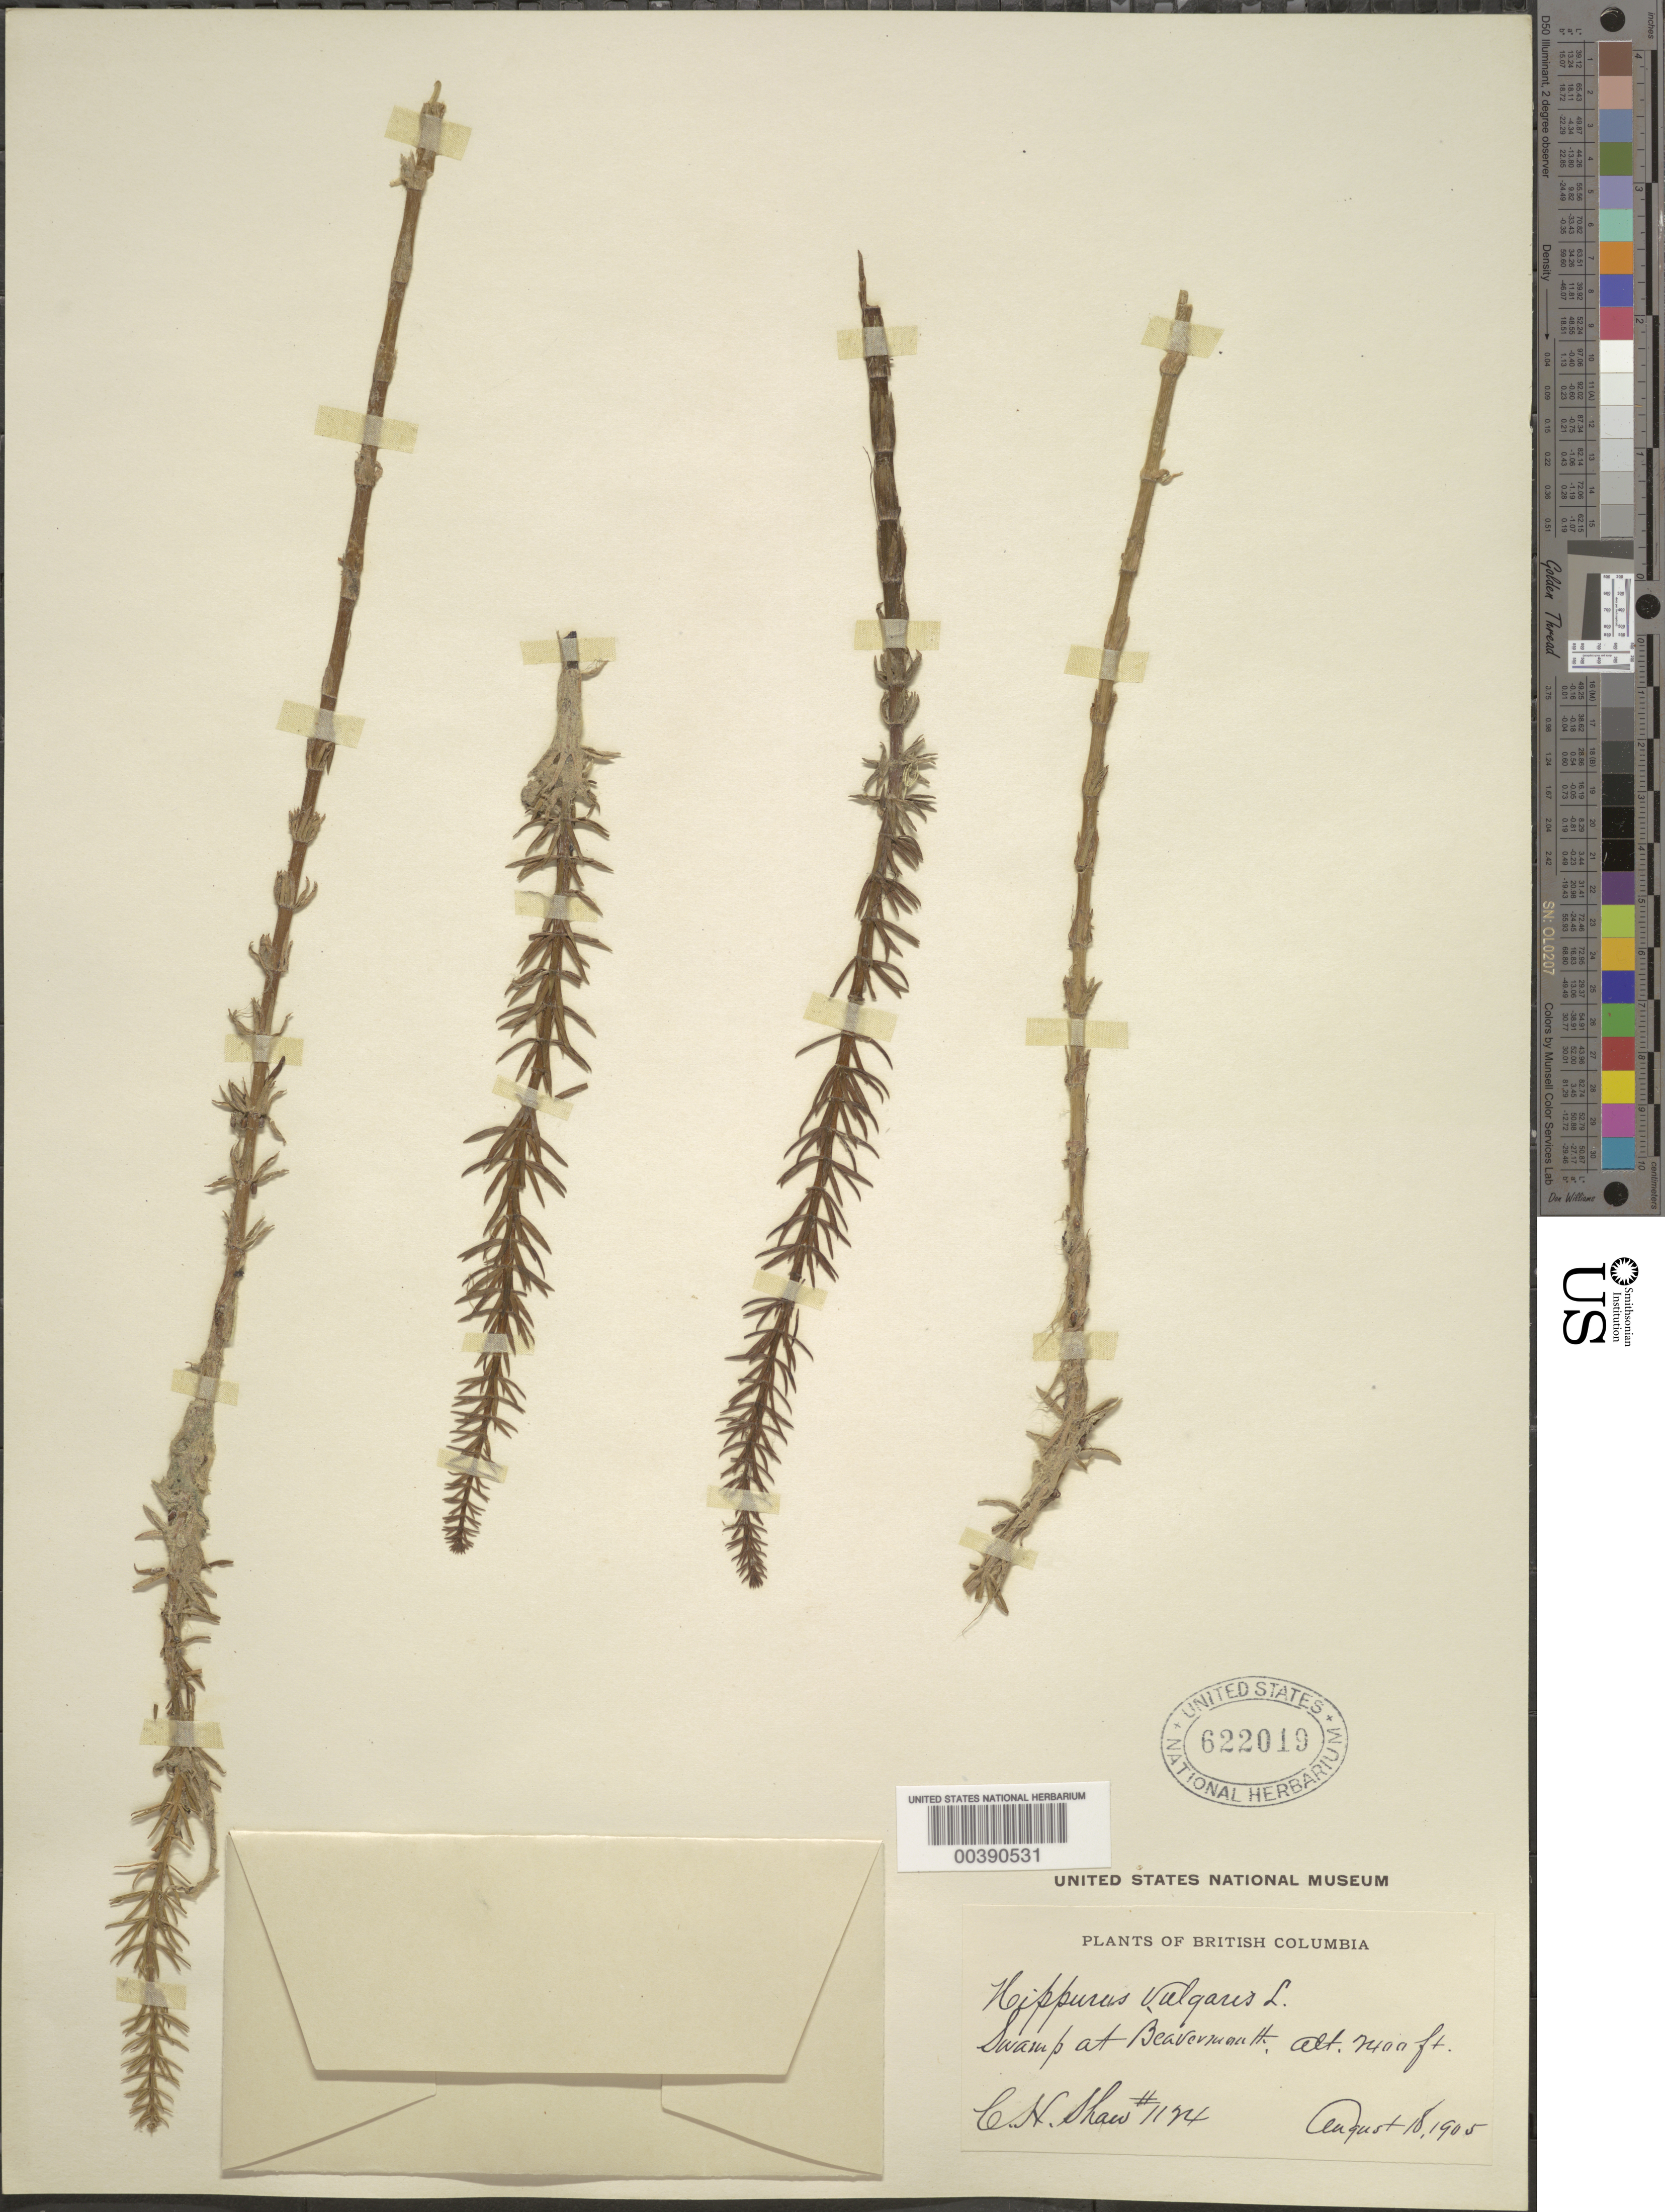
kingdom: Plantae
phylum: Tracheophyta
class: Magnoliopsida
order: Lamiales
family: Plantaginaceae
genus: Hippuris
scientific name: Hippuris vulgaris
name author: L.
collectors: C. H. Shaw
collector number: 1124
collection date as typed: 18 Aug 1905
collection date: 1905-08-18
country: Canada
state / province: British Columbia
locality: Beavermouth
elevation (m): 2256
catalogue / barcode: US 622019